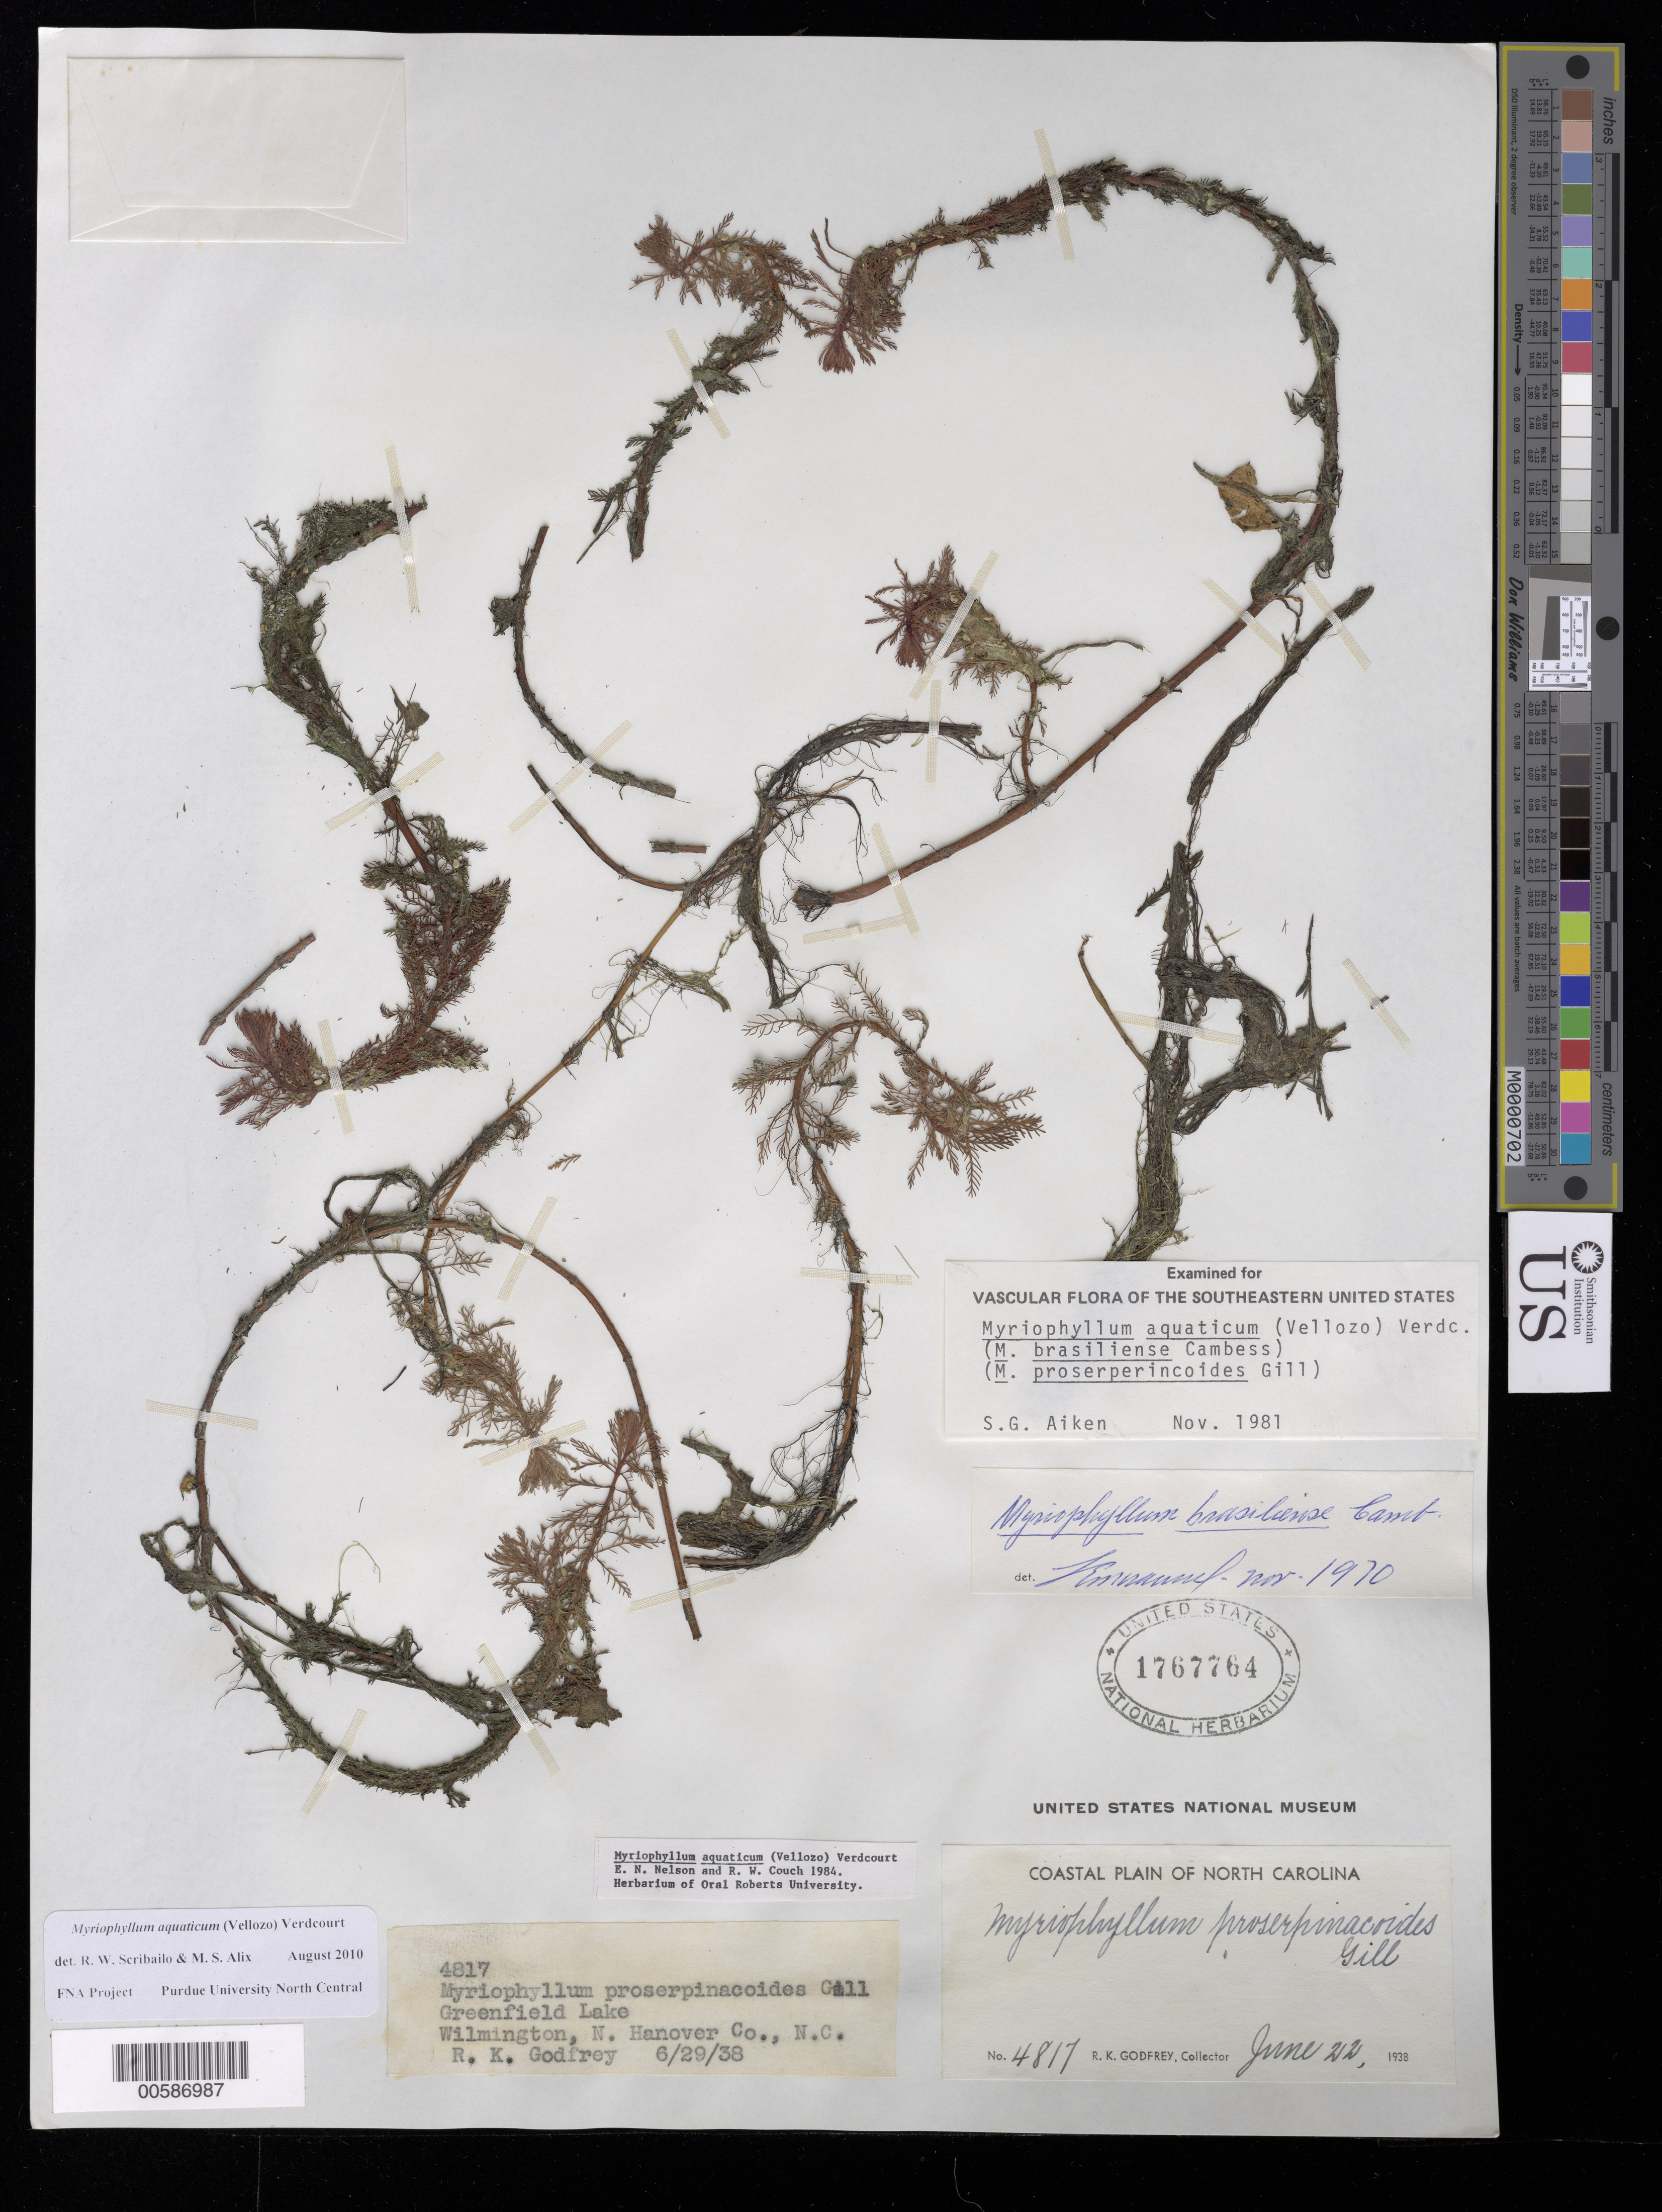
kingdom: Plantae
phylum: Tracheophyta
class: Magnoliopsida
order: Saxifragales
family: Haloragaceae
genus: Myriophyllum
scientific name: Myriophyllum aquaticum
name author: (Vell.) Verdc.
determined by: Scribailo, R. W.; Alix, M. S.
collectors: R. K. Godfrey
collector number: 4817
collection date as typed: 22 Jun 1938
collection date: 1938-06-22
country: United States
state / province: North Carolina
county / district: New Hanover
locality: Greenfield Lake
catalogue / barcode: US 1767764